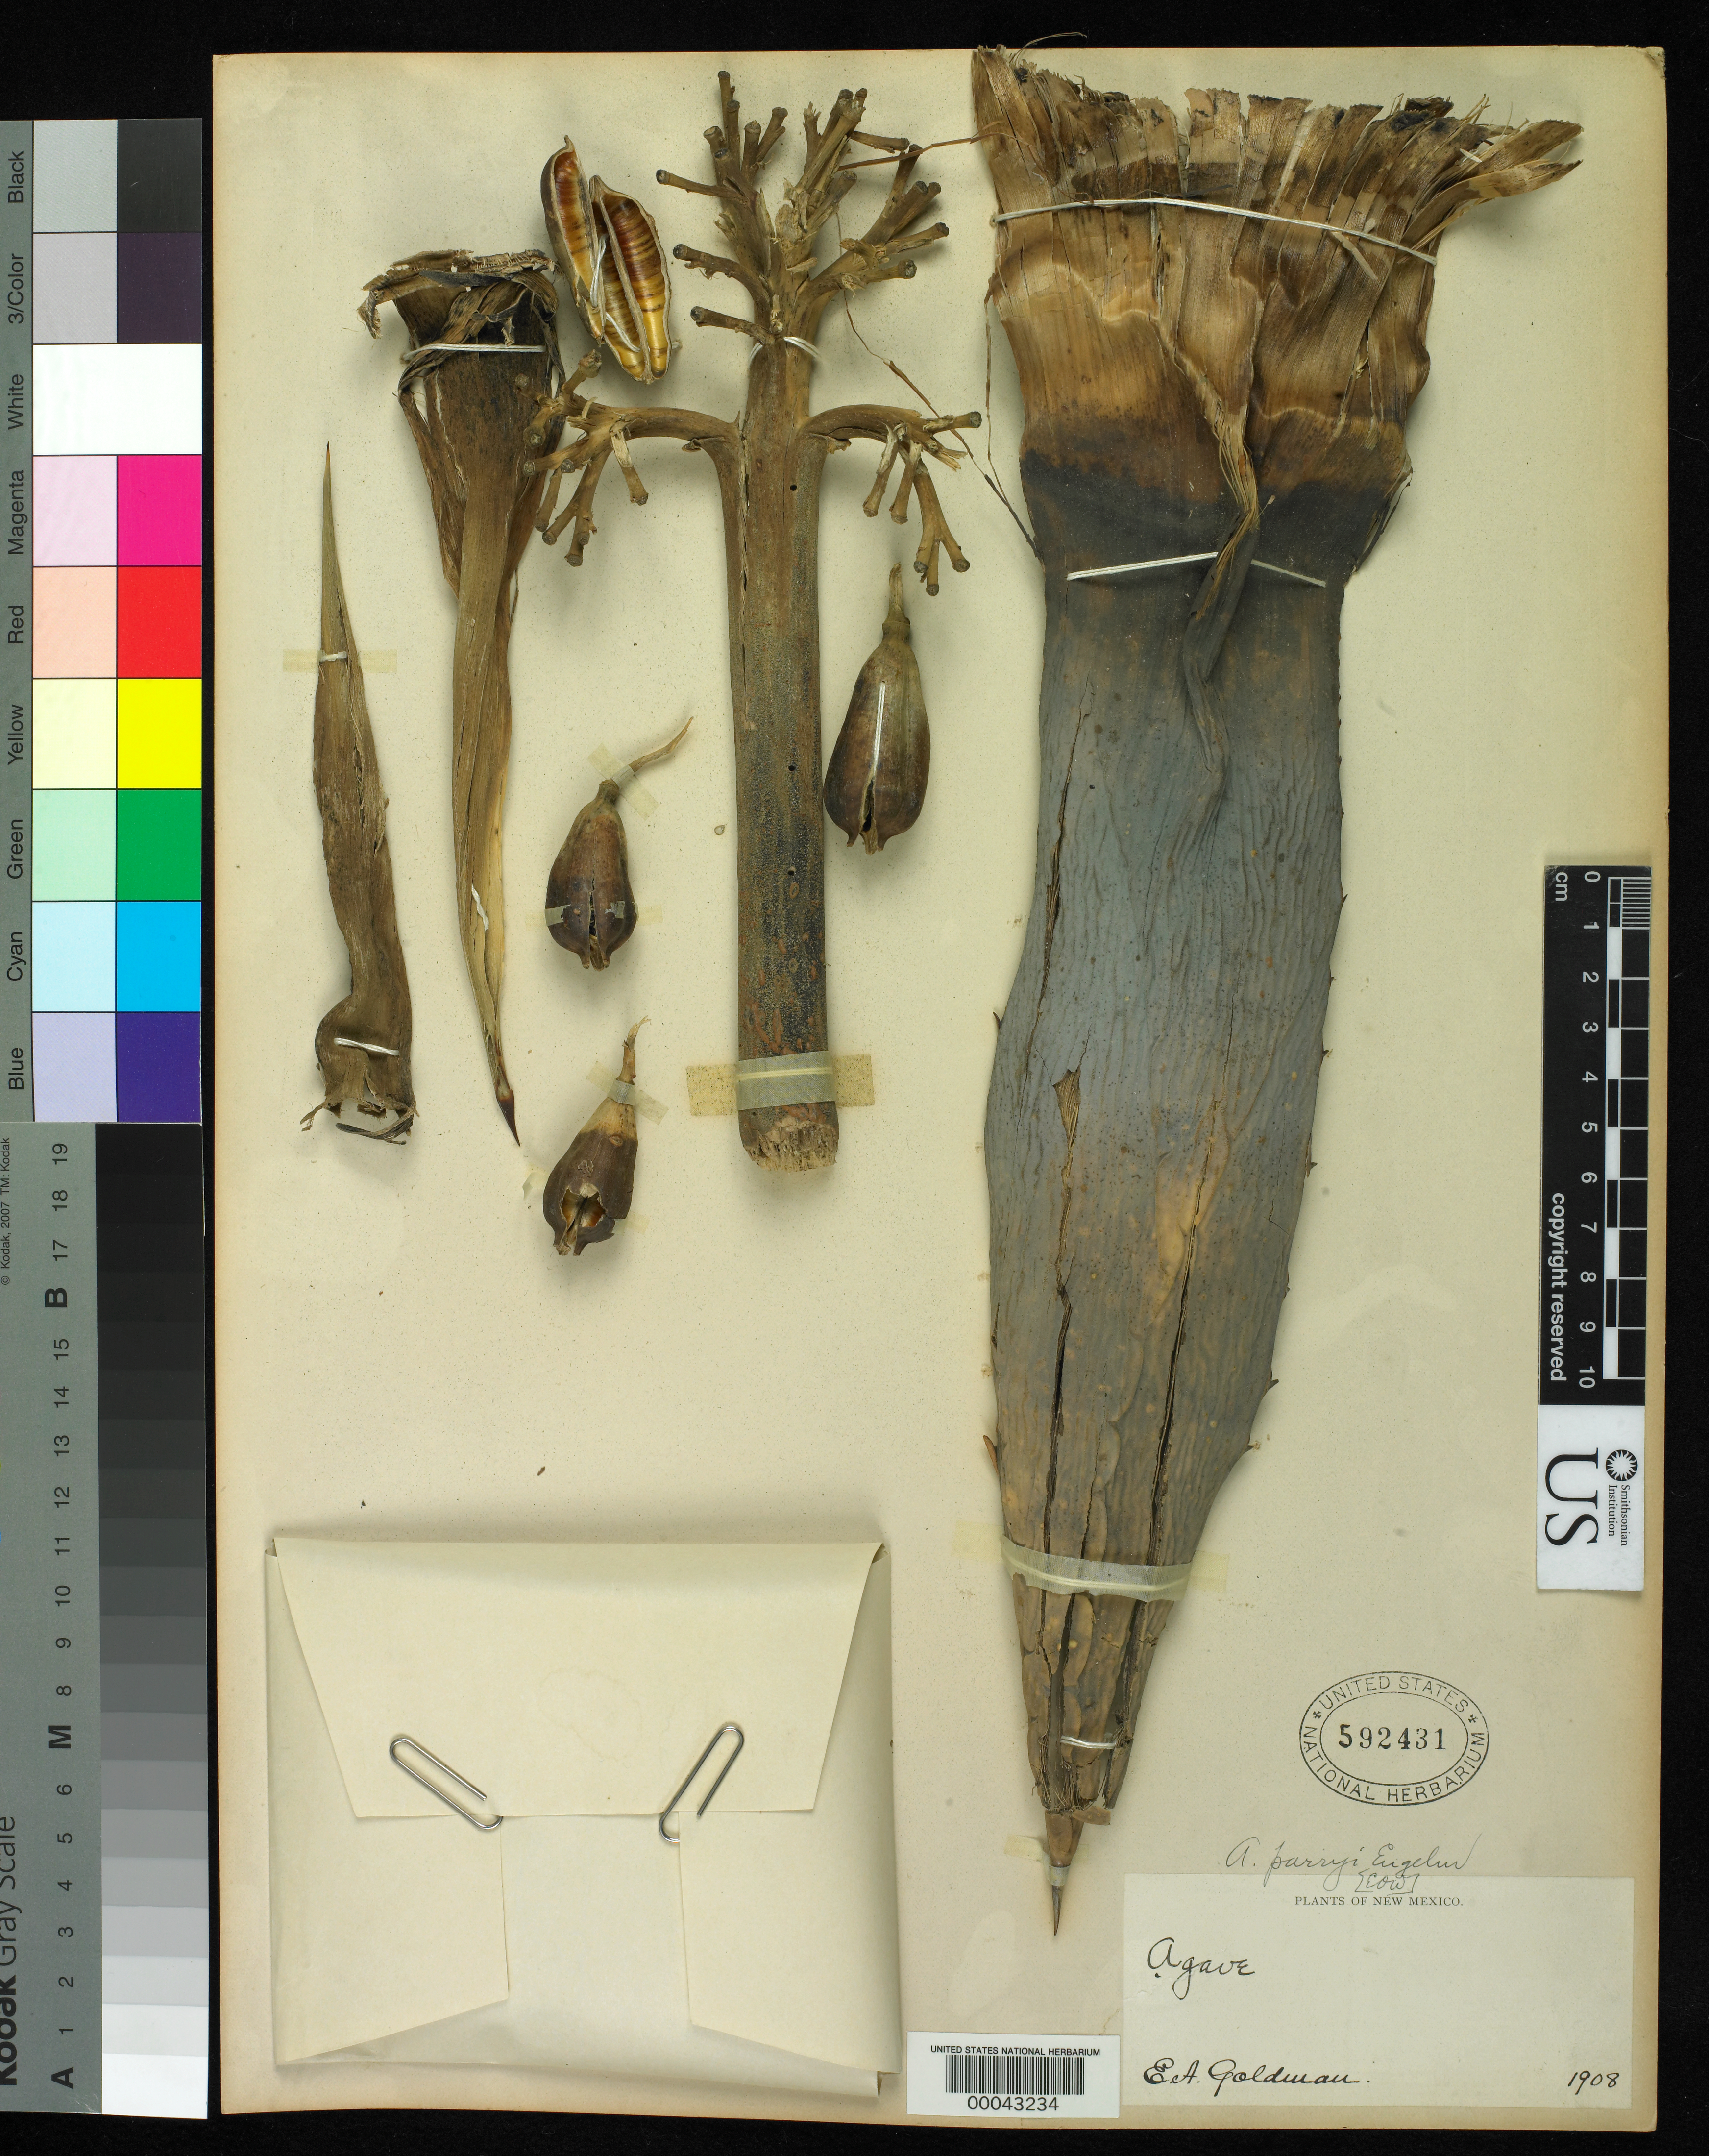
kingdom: Plantae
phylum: Tracheophyta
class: Liliopsida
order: Asparagales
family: Asparagaceae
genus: Agave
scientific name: Agave parryi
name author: Engelm.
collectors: E. A. Goldman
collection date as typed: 1908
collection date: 1908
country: United States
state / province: New Mexico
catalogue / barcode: US 592431